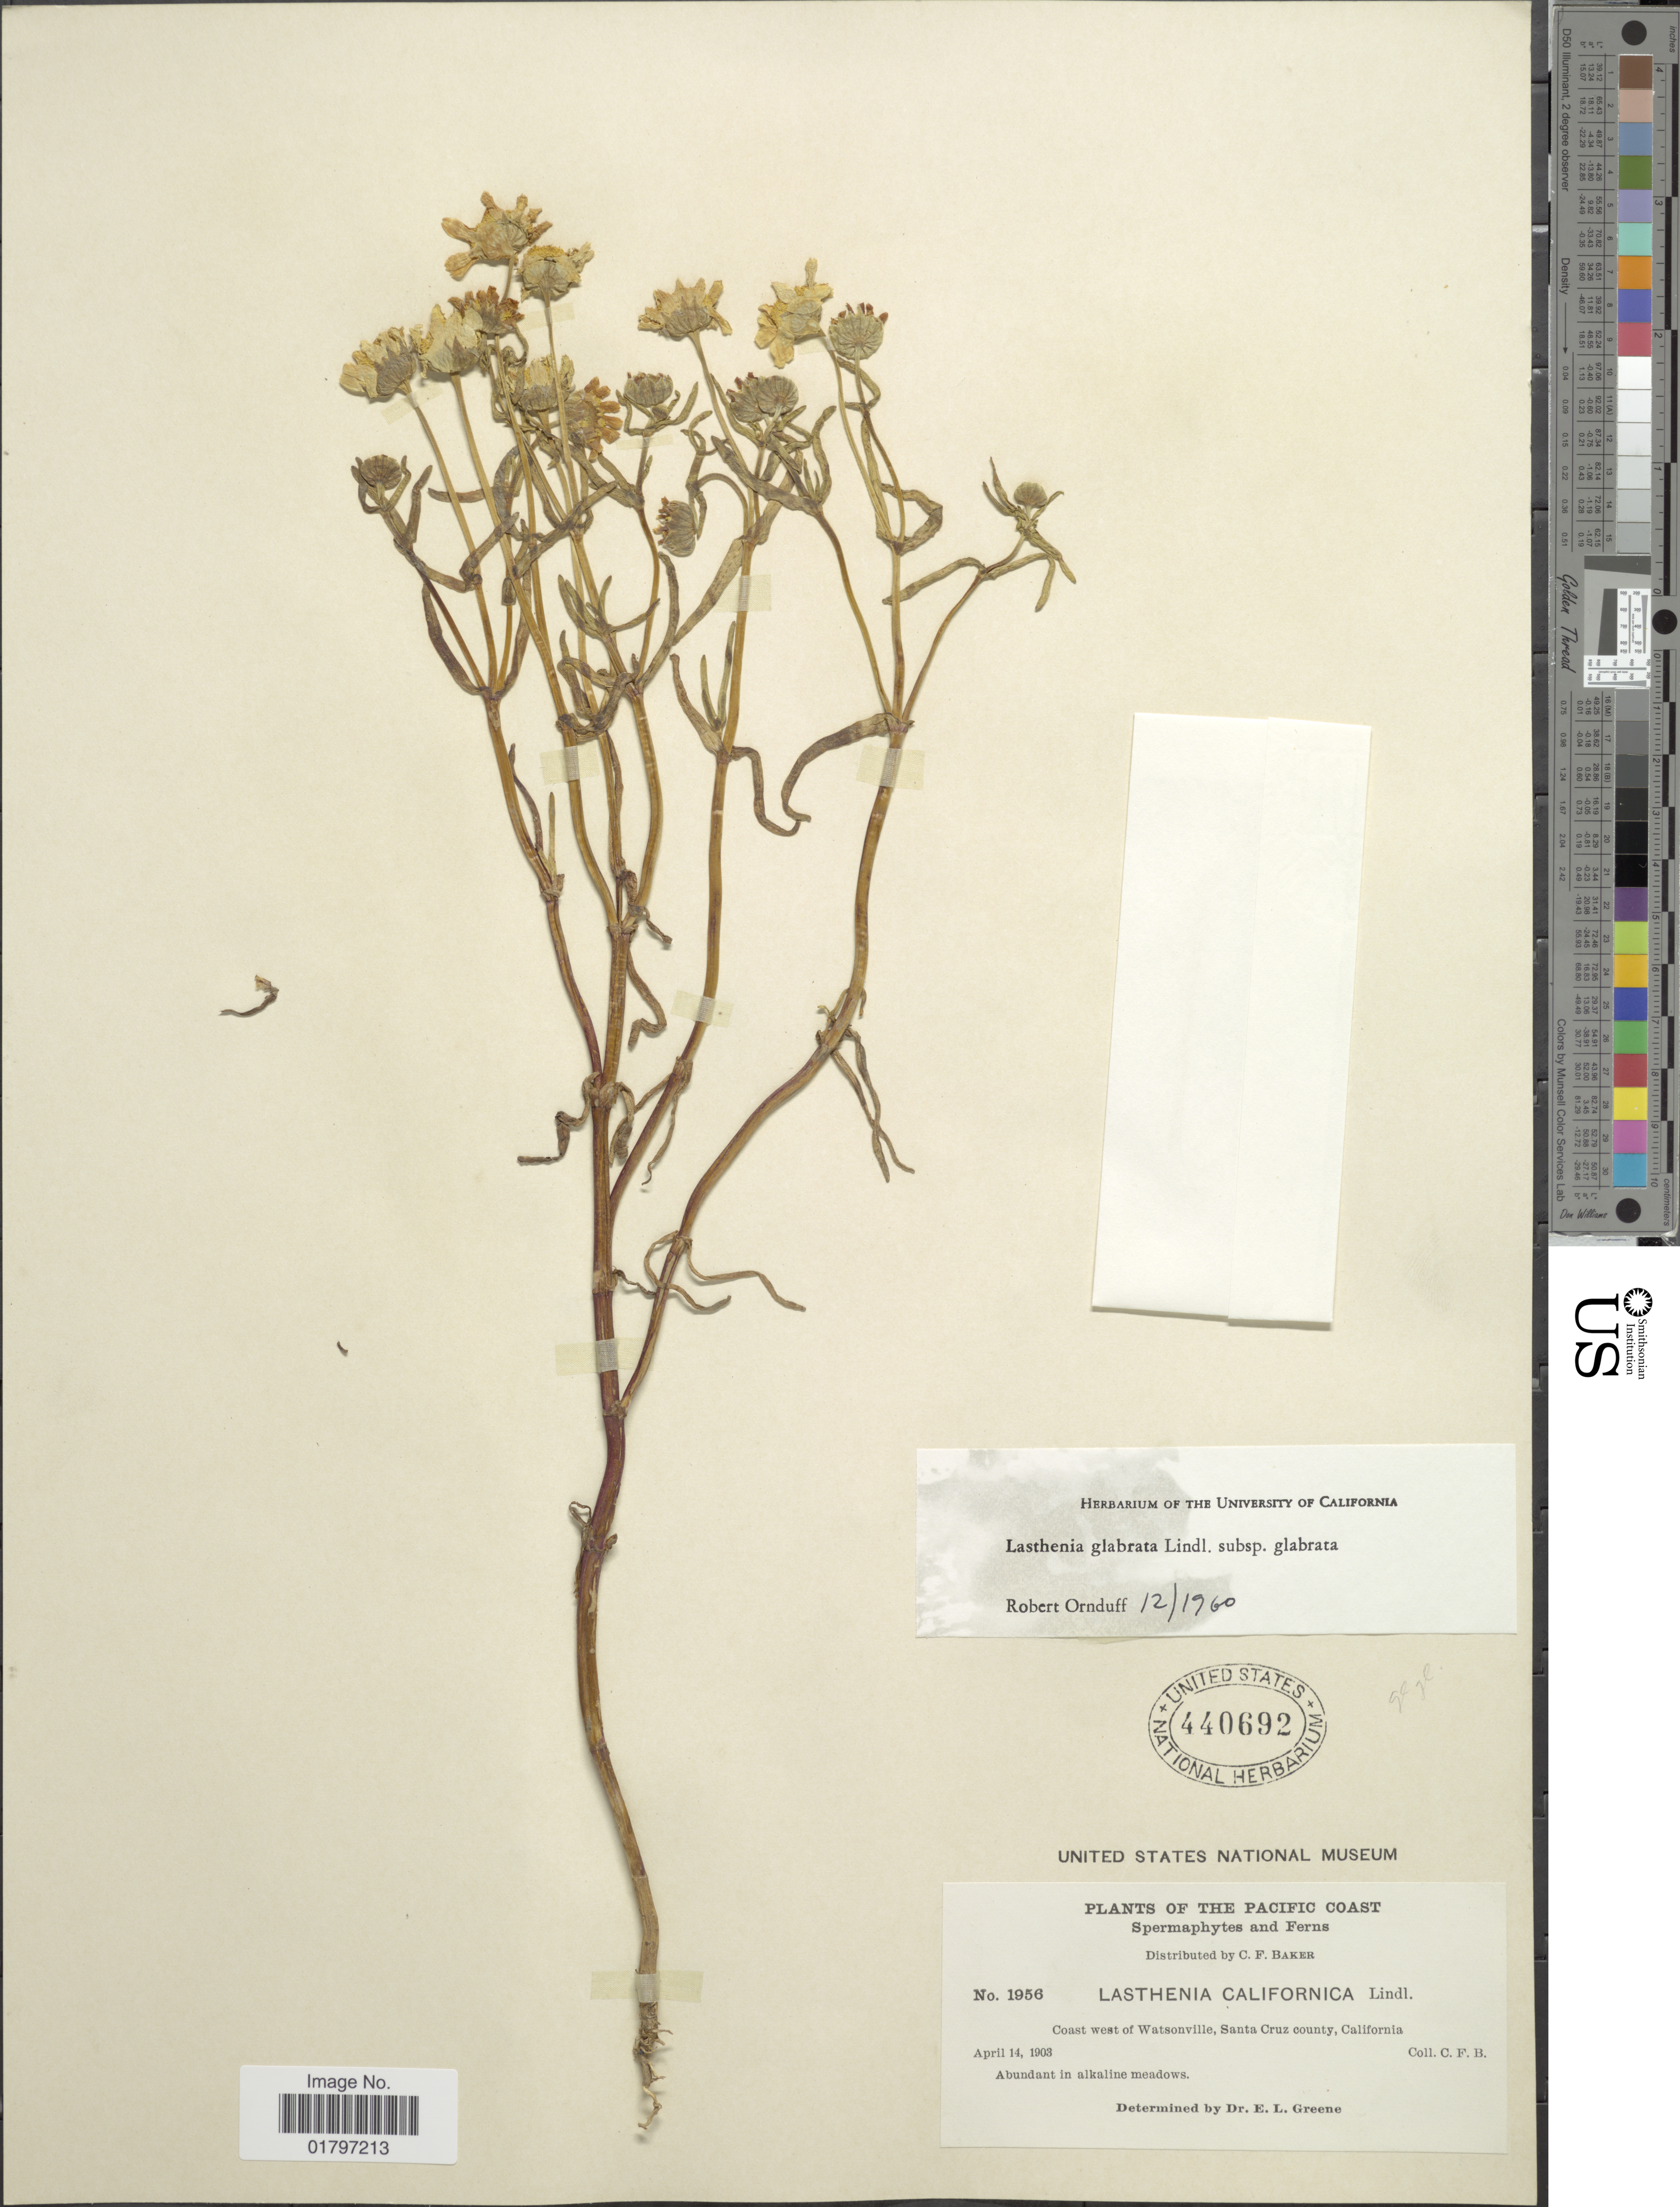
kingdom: Plantae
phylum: Tracheophyta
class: Magnoliopsida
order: Asterales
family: Asteraceae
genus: Lasthenia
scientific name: Lasthenia glabrata subsp. glabrata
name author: Lindl.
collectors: C. F. Baker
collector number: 1956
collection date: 1903-04-14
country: United States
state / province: California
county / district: Santa Cruz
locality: Pacific Coast. Coast west of Watsonville, Santa Cruz county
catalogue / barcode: US 440692